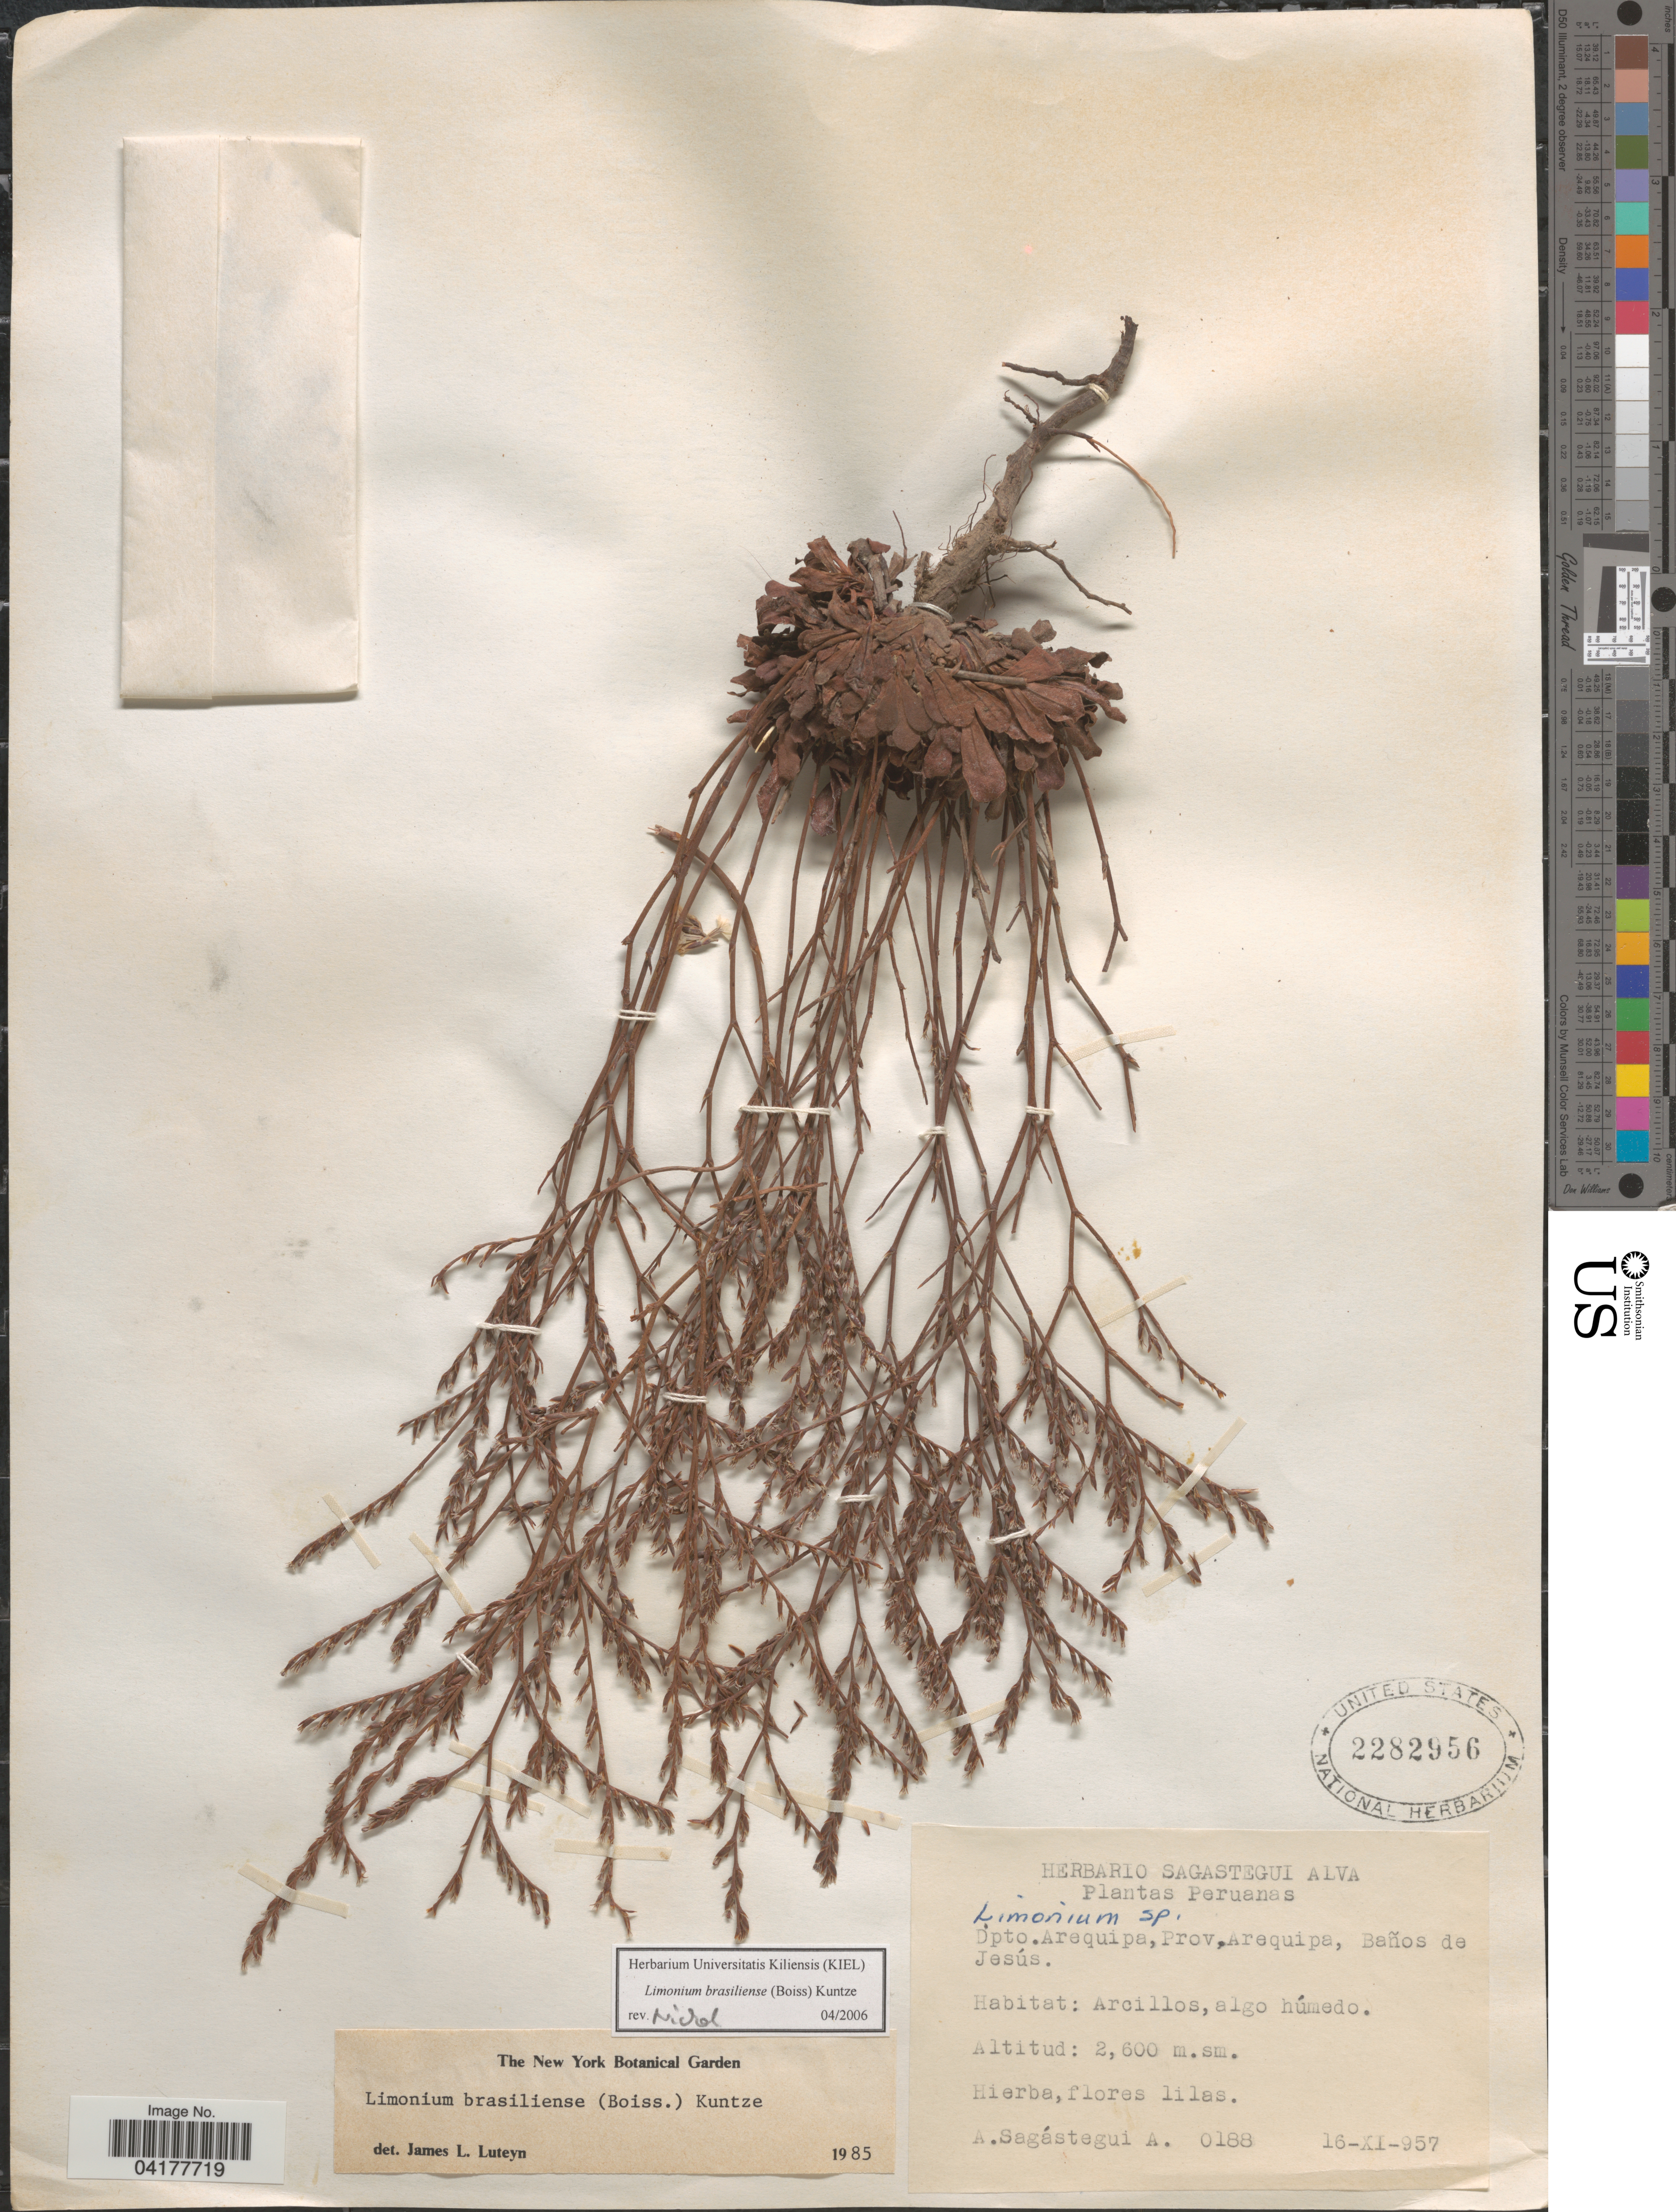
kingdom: Plantae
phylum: Tracheophyta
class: Magnoliopsida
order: Caryophyllales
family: Plumbaginaceae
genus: Limonium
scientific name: Limonium brasiliense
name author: (Boiss.) Kuntze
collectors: A. Sagástegui A.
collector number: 0188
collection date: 1957-11-16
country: Peru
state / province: Arequipa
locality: Peruanas. Dpto.Arequipa, Baños de Jesús.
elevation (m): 2600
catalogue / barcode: US 2282956